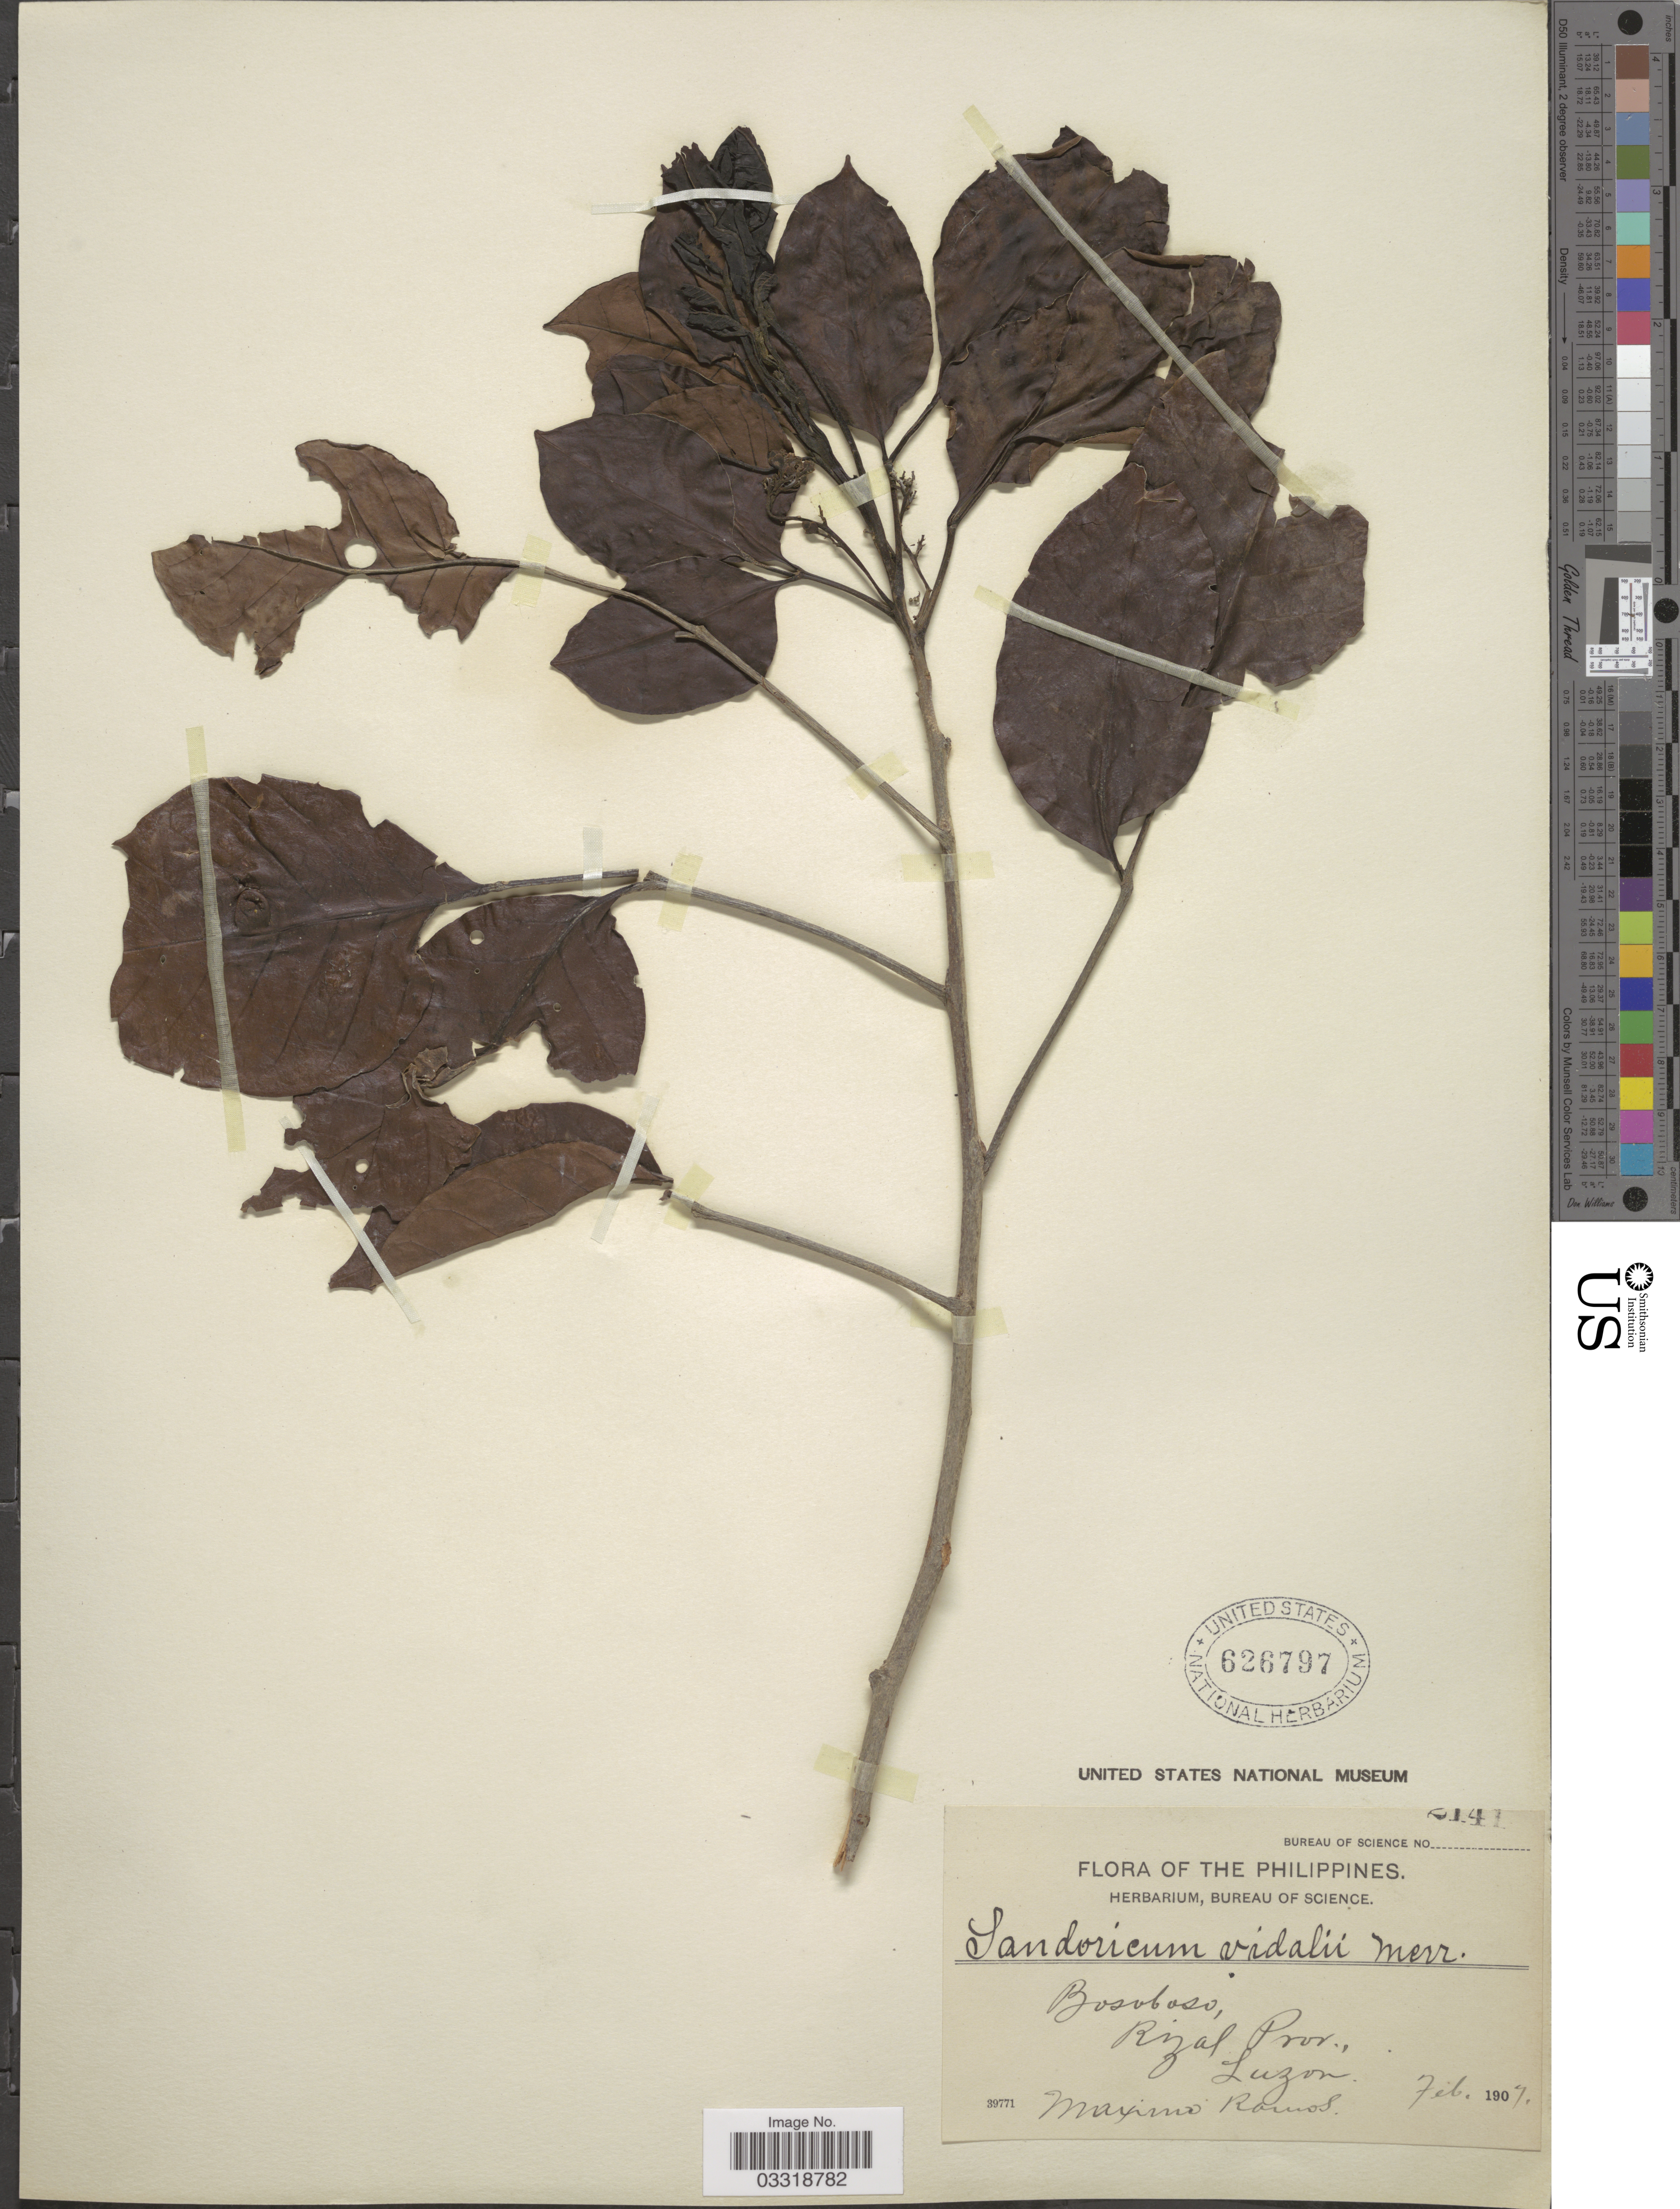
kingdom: Plantae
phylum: Tracheophyta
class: Magnoliopsida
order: Sapindales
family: Meliaceae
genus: Sandoricum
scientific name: Sandoricum koetjape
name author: (Burm. f.) Merr.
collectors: M. Ramos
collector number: Bureau of Science 2141*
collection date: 1907-02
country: Philippines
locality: Bosoboso, Rizal Prov., Luzon.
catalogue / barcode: US 626797